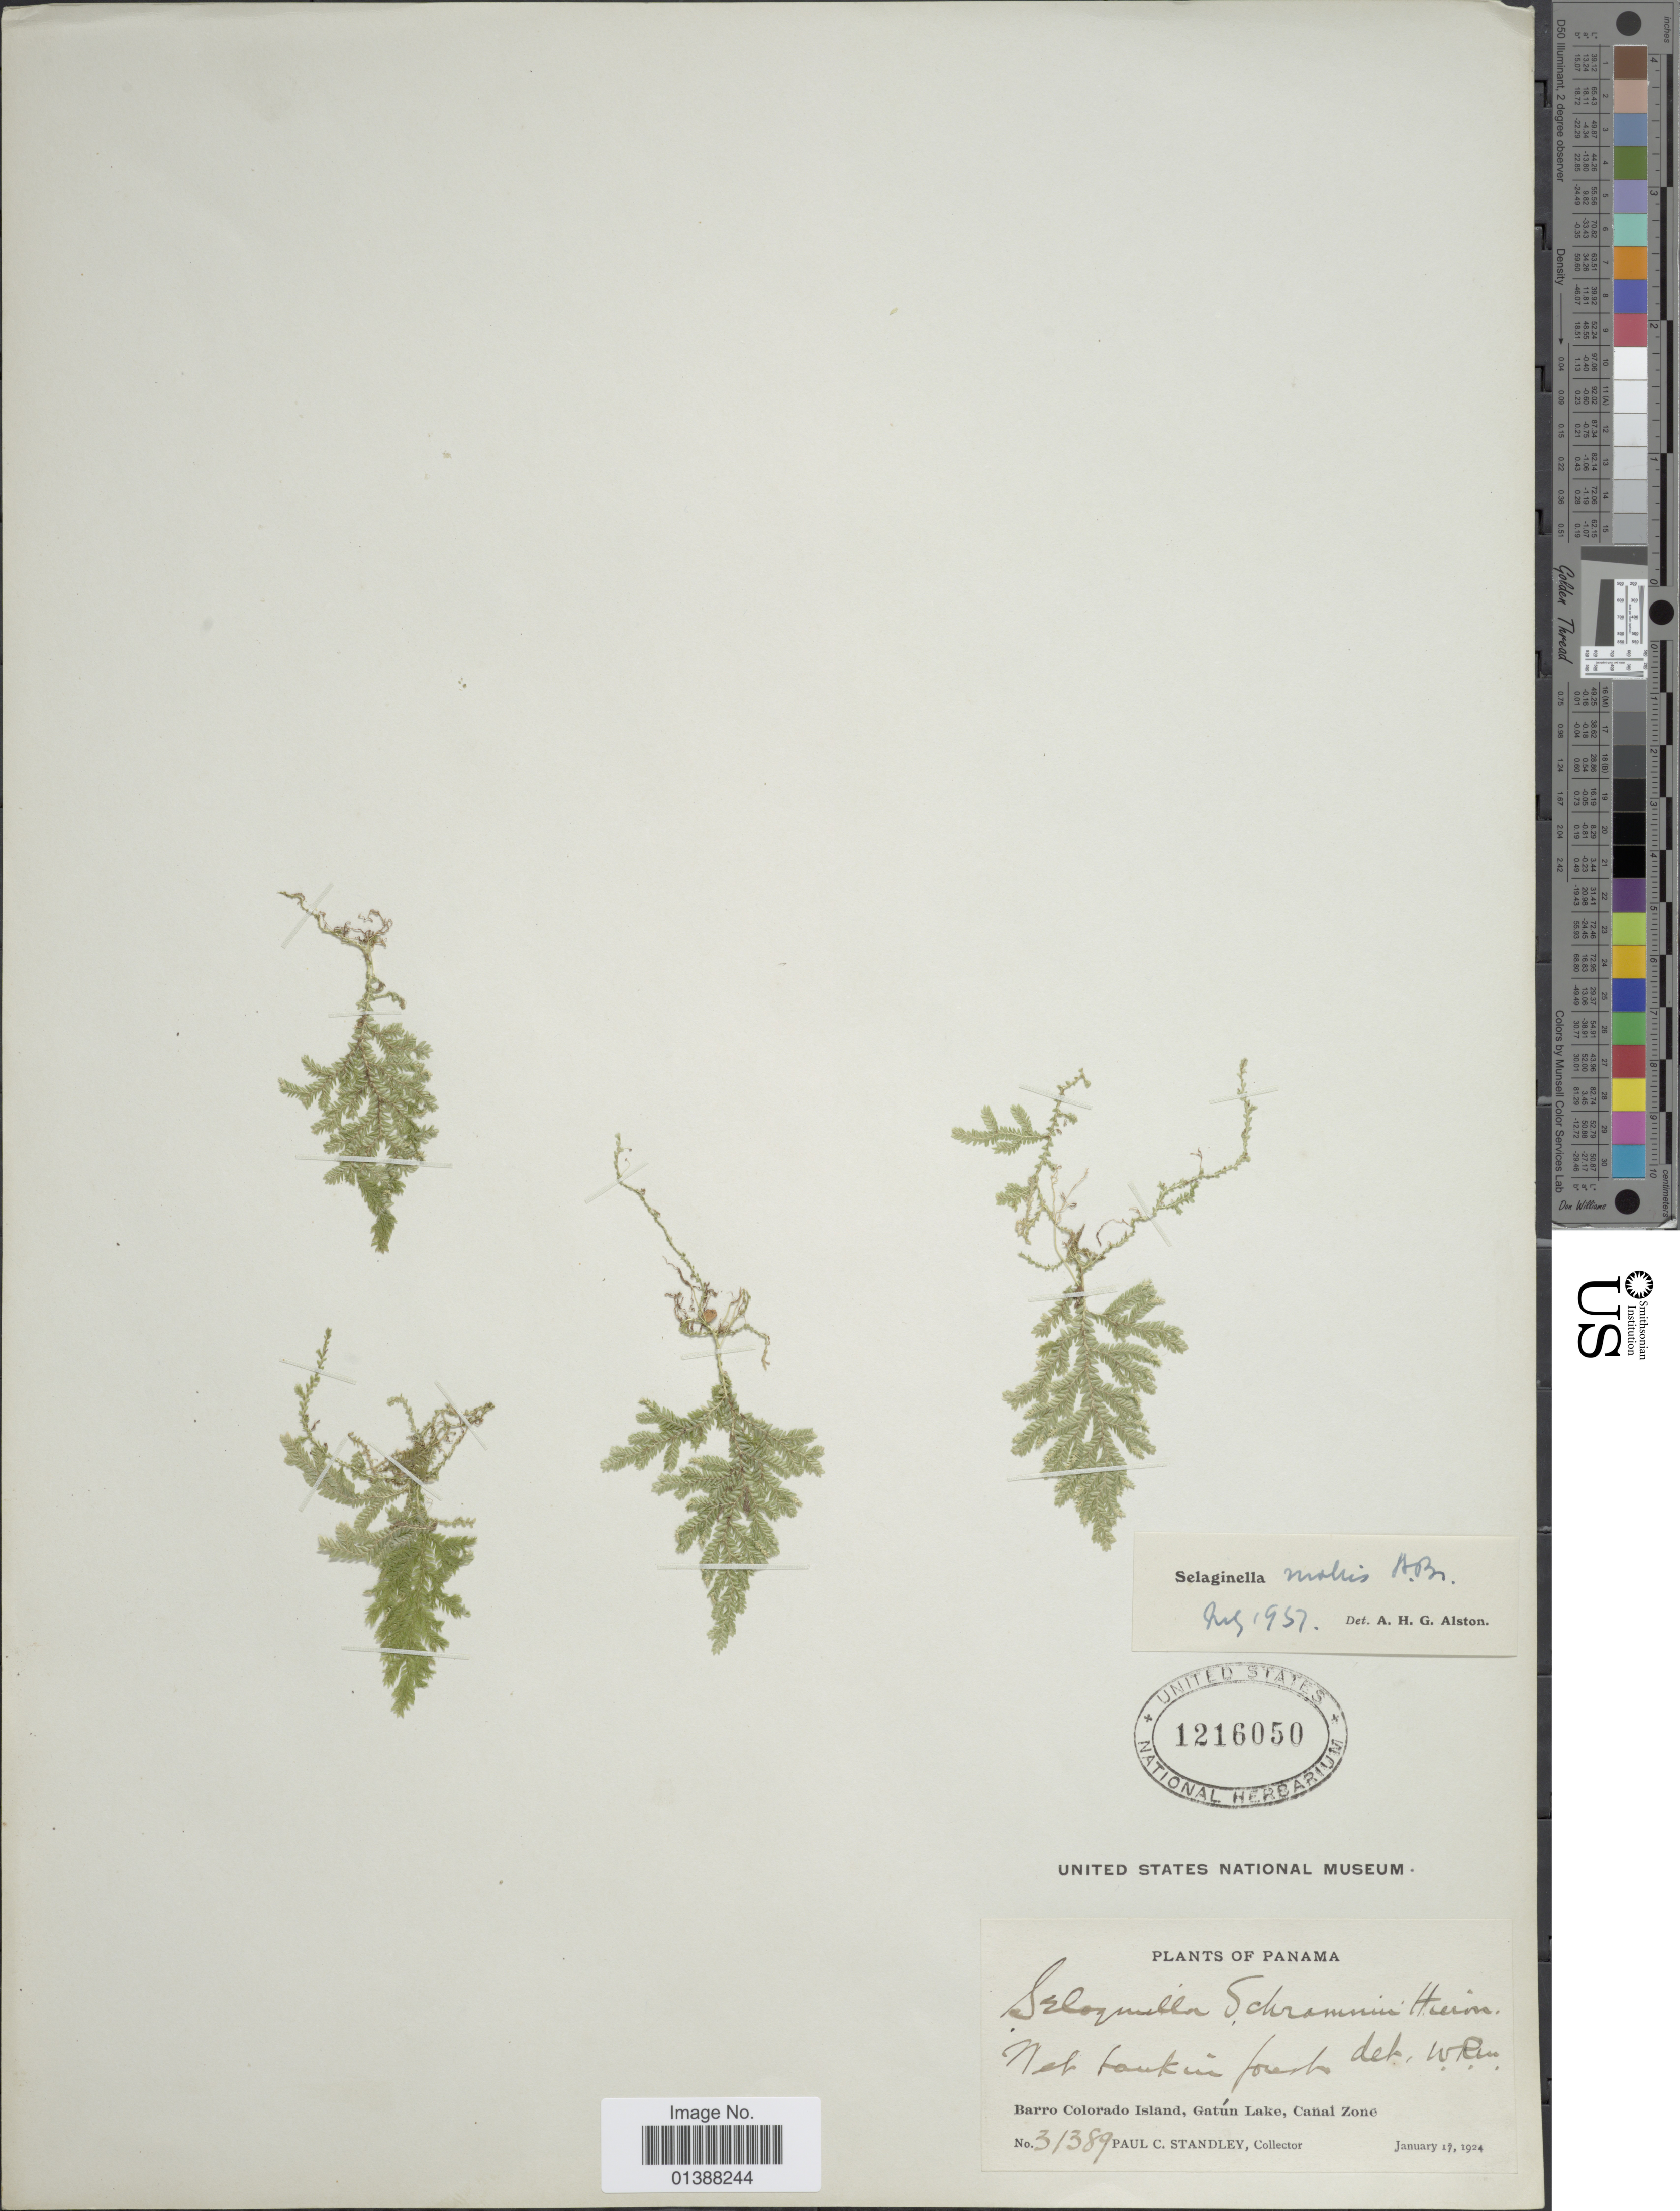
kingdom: Plantae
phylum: Tracheophyta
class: Lycopodiopsida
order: Selaginellales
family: Selaginellaceae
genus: Selaginella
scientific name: Selaginella mollis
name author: A. Braun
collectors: P. C. Standley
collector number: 31389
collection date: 1924-01-17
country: Panama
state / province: Panamá Oeste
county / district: Canal Zone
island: Barro Colorado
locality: Barro Colorado, Gatún Lake, Canal Zone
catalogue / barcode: US 1216050